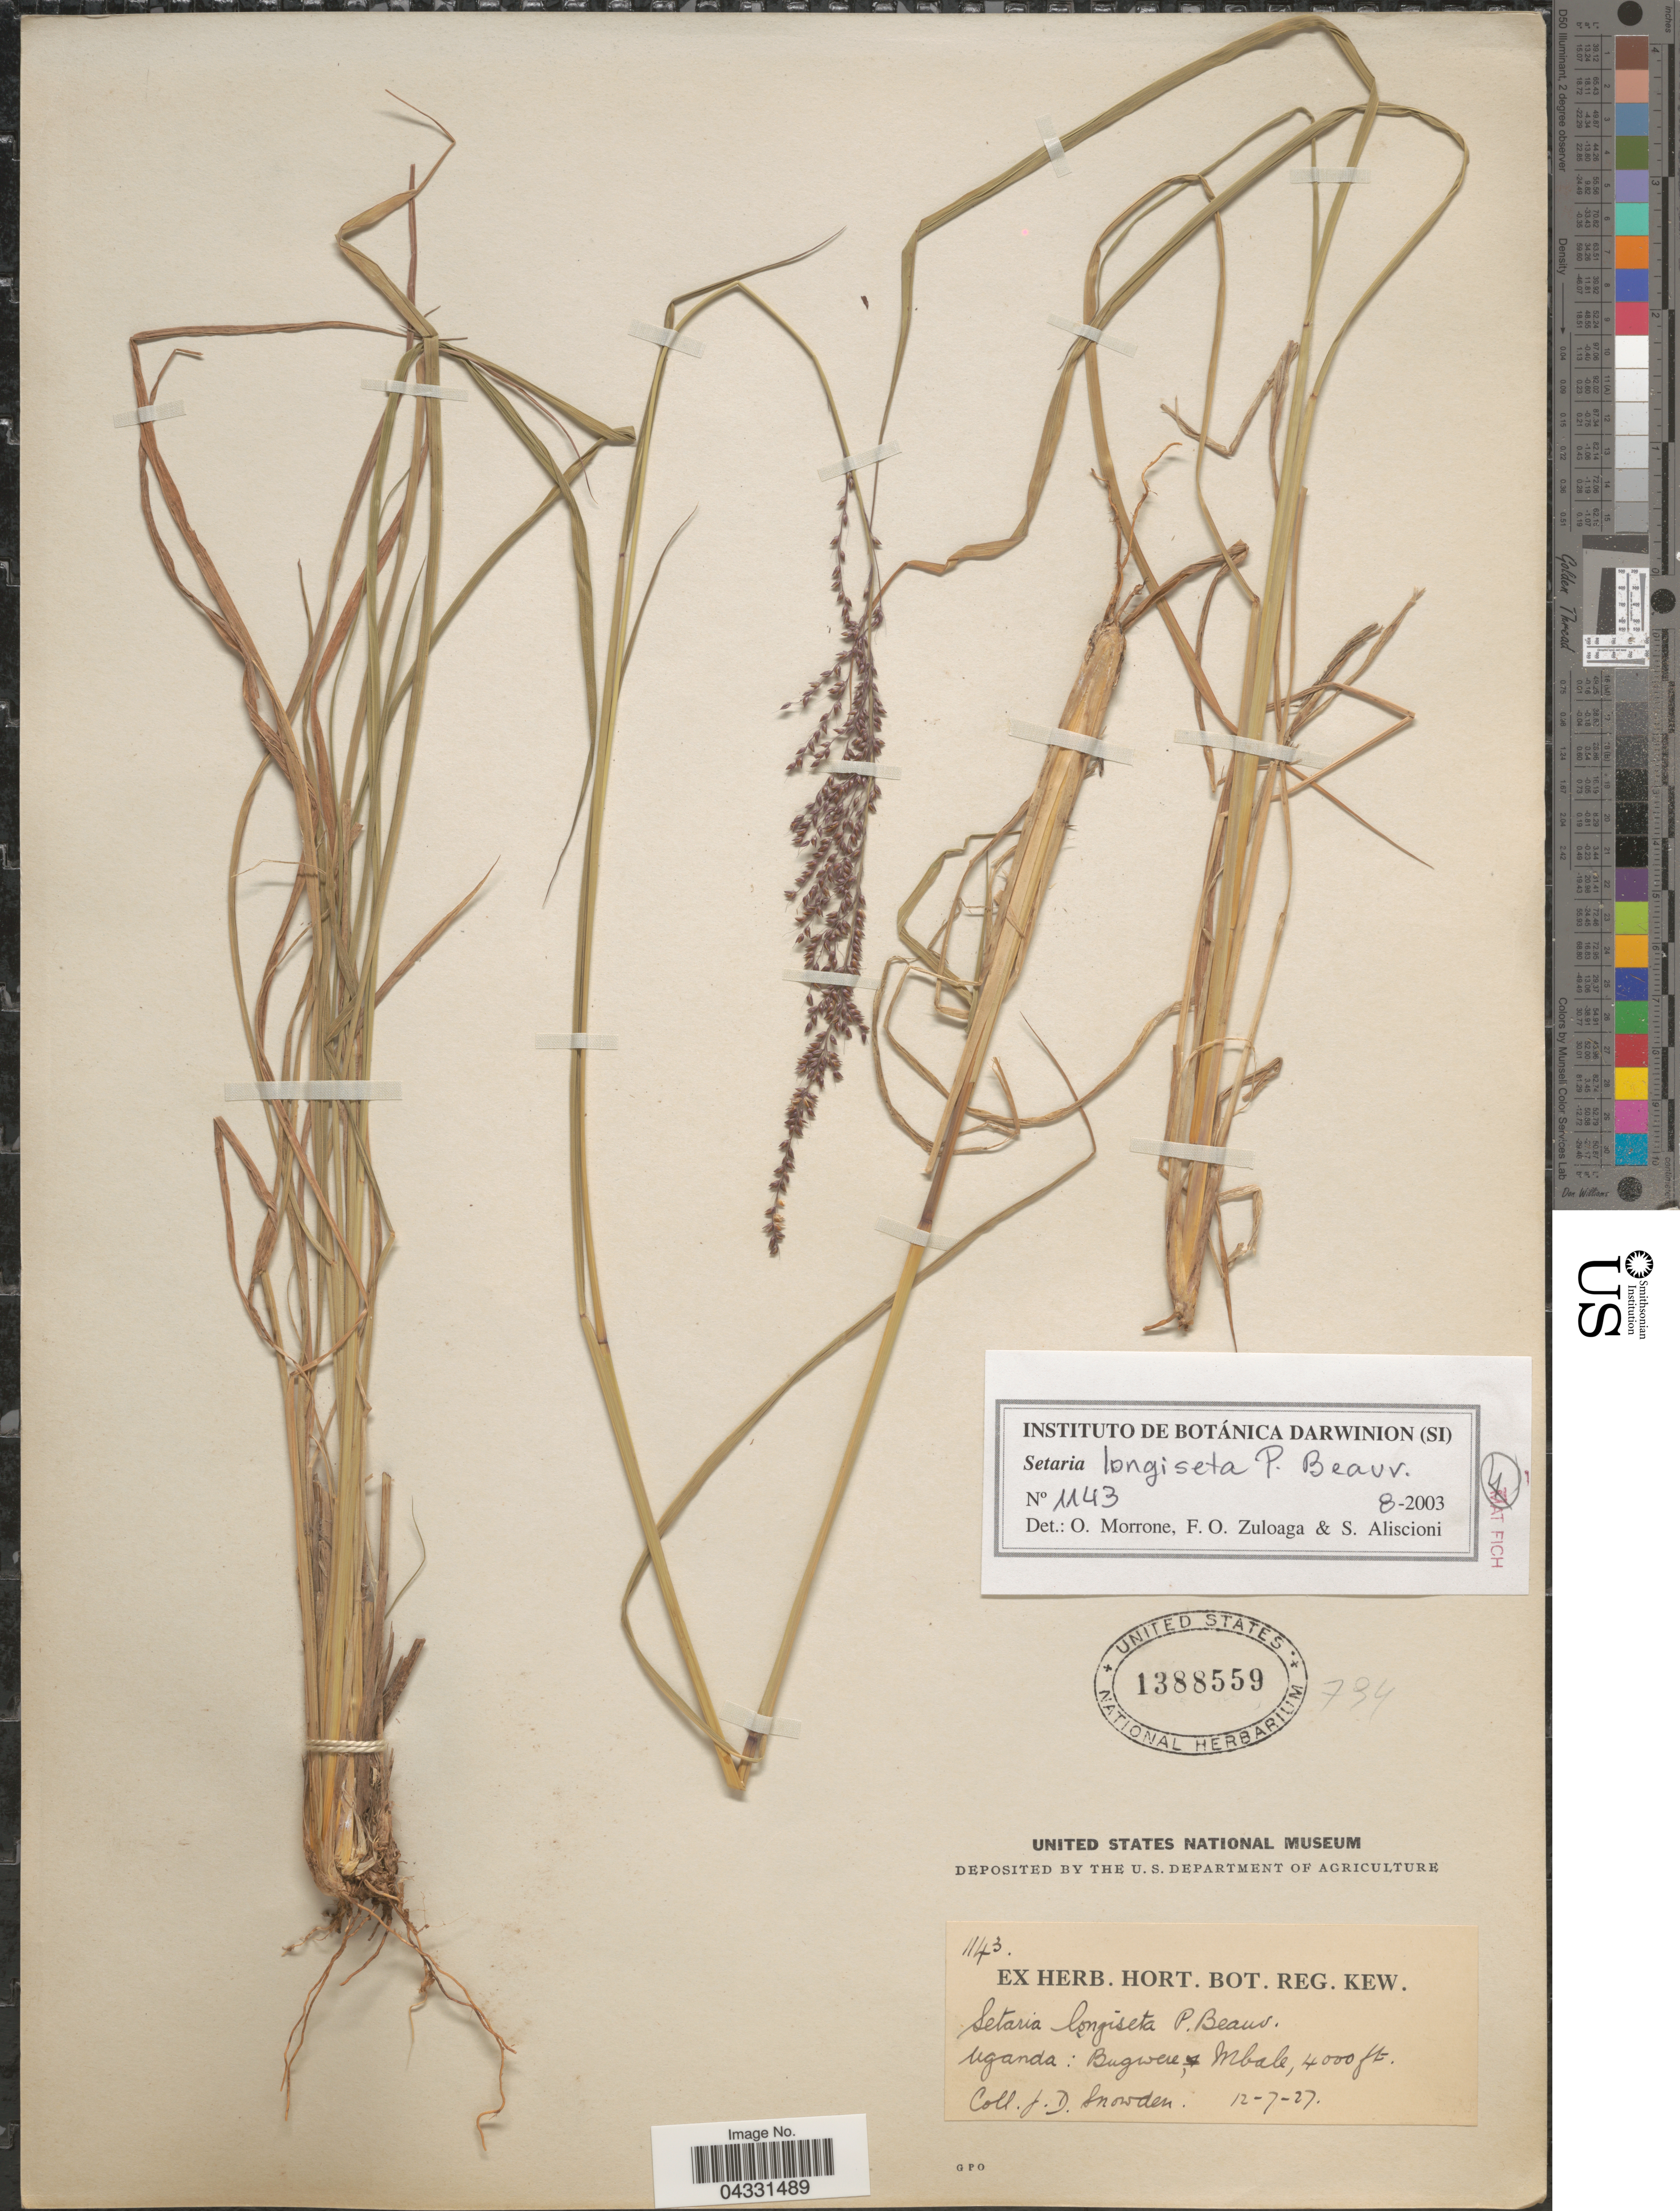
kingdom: Plantae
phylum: Tracheophyta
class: Liliopsida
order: Poales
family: Poaceae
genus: Setaria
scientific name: Setaria longiseta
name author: P. Beauv.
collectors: J. Snowden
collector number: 1143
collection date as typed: Transcribed d/m/y: 12/7/27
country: Uganda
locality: Bugwere, Mbale.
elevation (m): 1219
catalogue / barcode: US 1388559